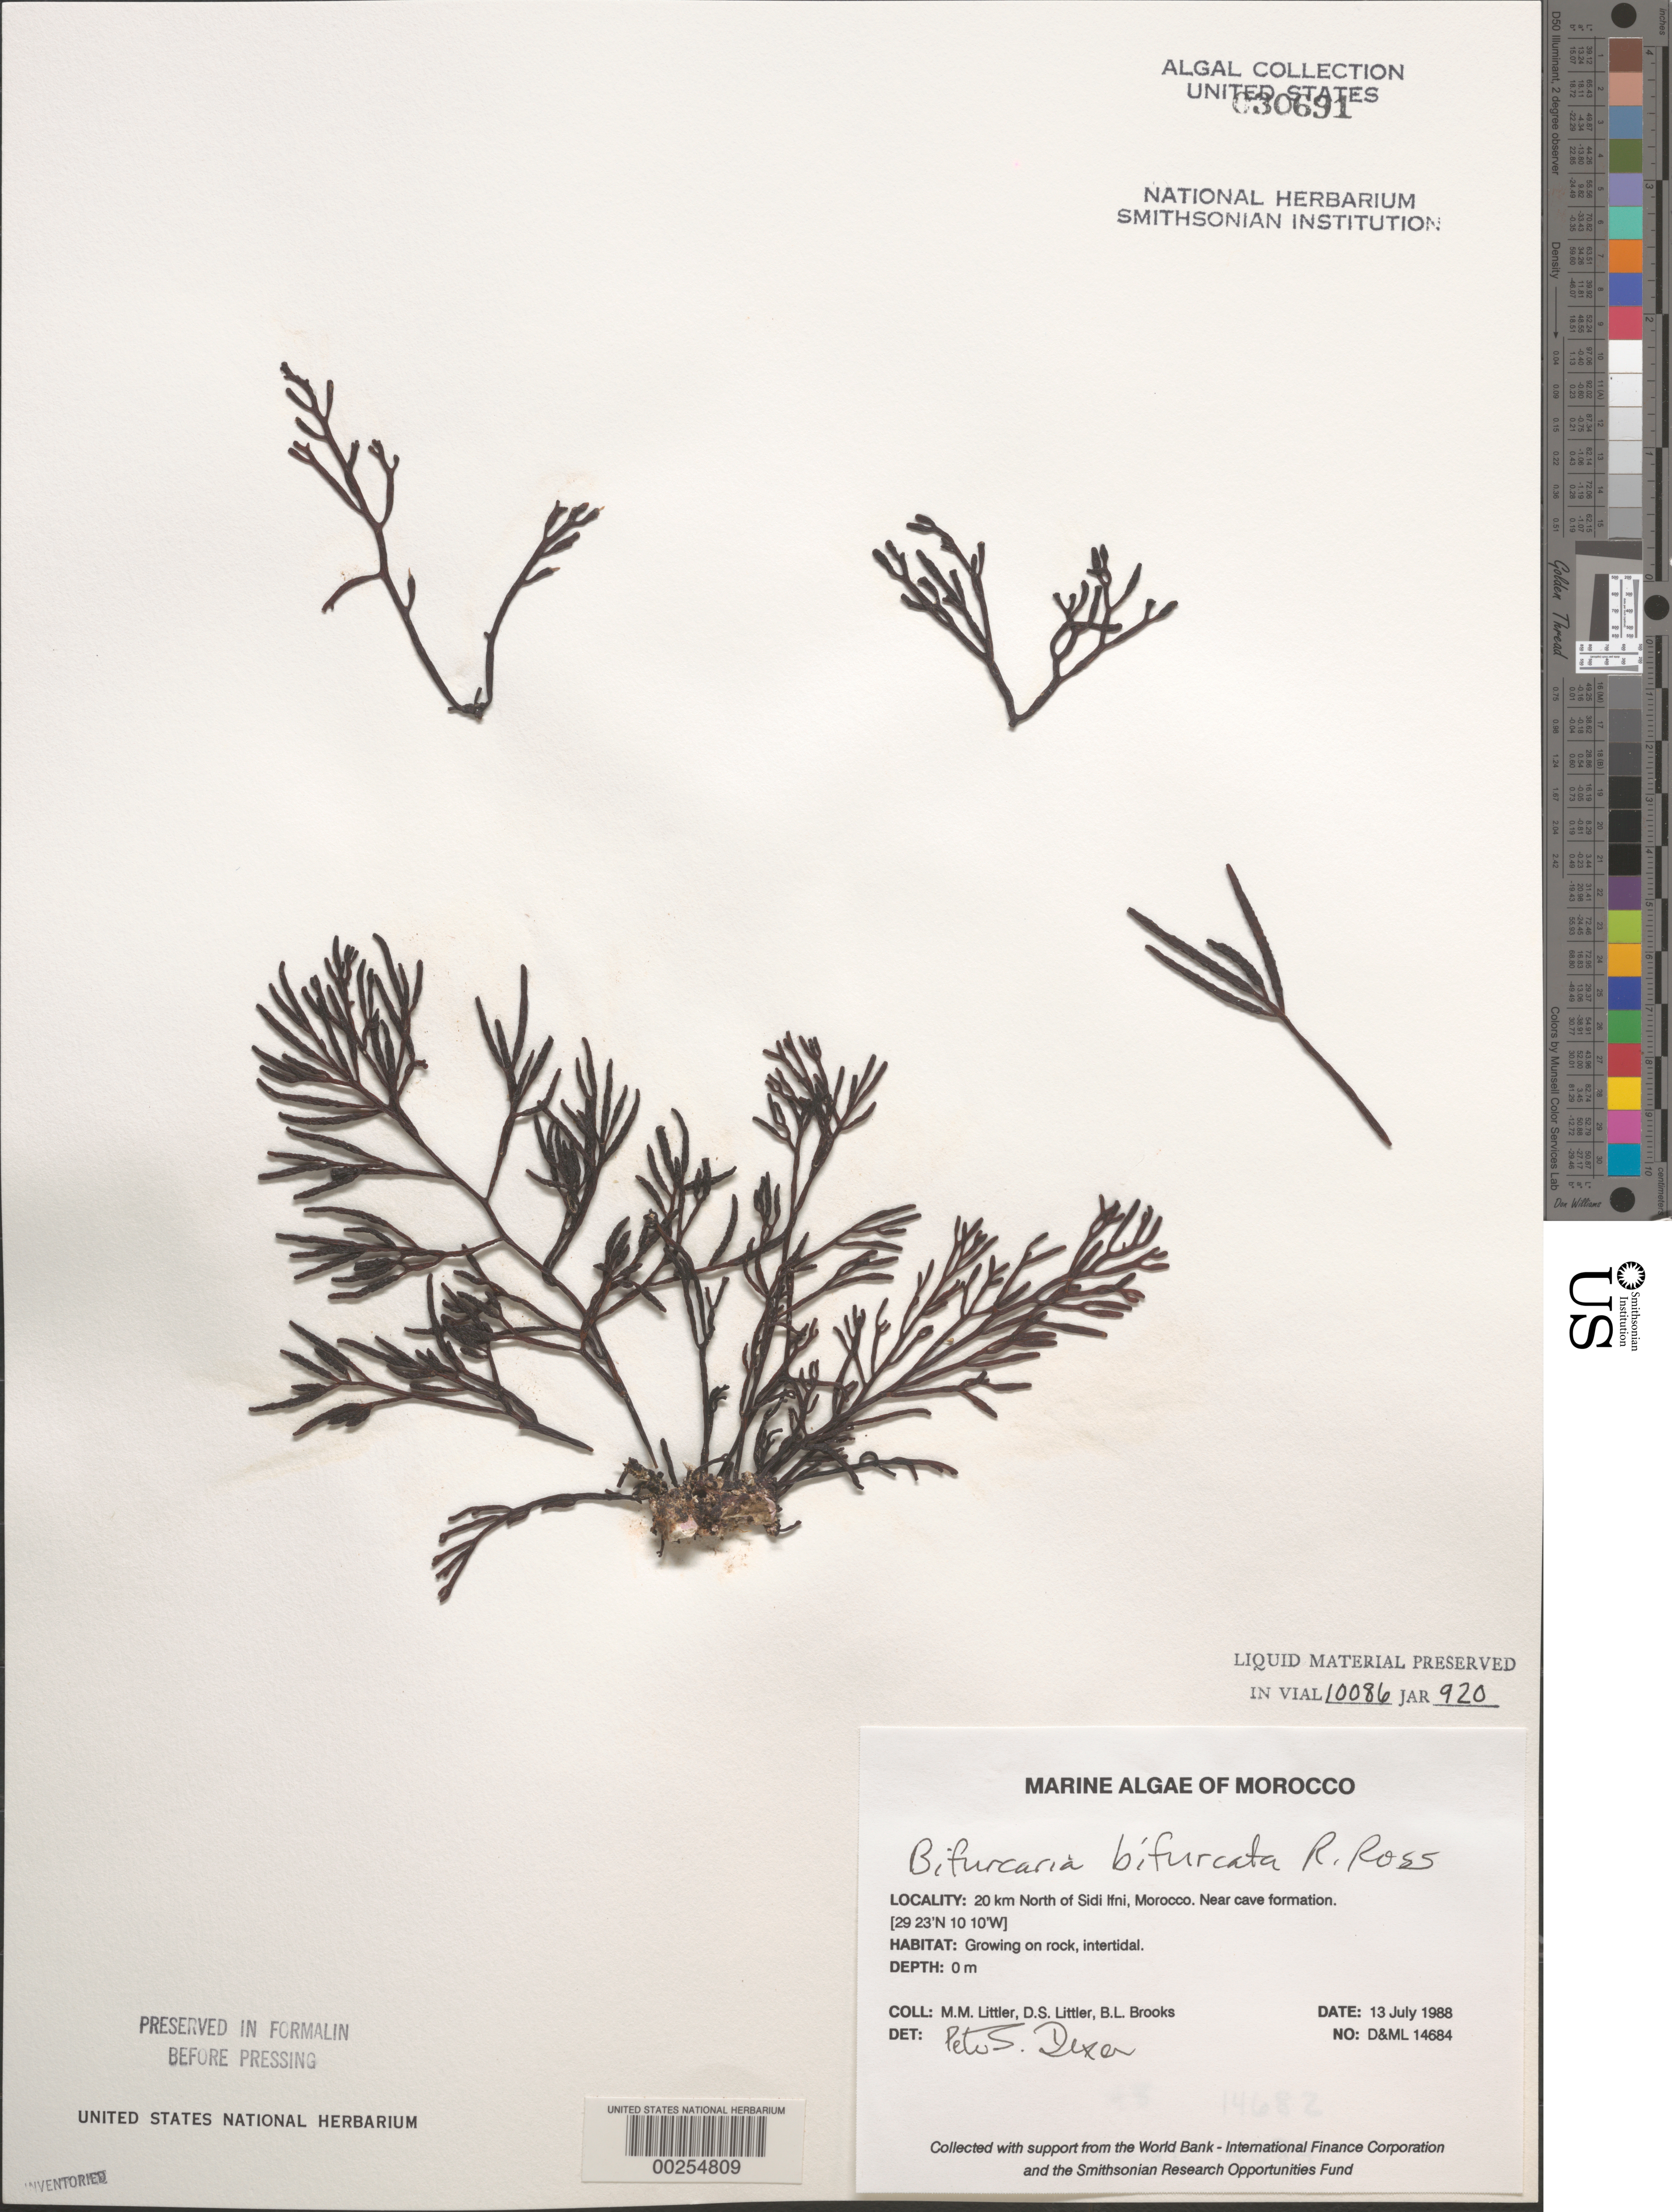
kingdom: Chromista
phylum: Ochrophyta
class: Phaeophyceae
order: Fucales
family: Sargassaceae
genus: Bifurcaria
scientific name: Bifurcaria bifurcata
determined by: Dixon, P. S.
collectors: M. M. Littler, D. S. Littler & B. Brooks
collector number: D&ML 14684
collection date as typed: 13 Jul 1988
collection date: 1988-07-13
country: Morocco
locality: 20 km north of Sidi Ifni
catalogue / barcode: US 30691